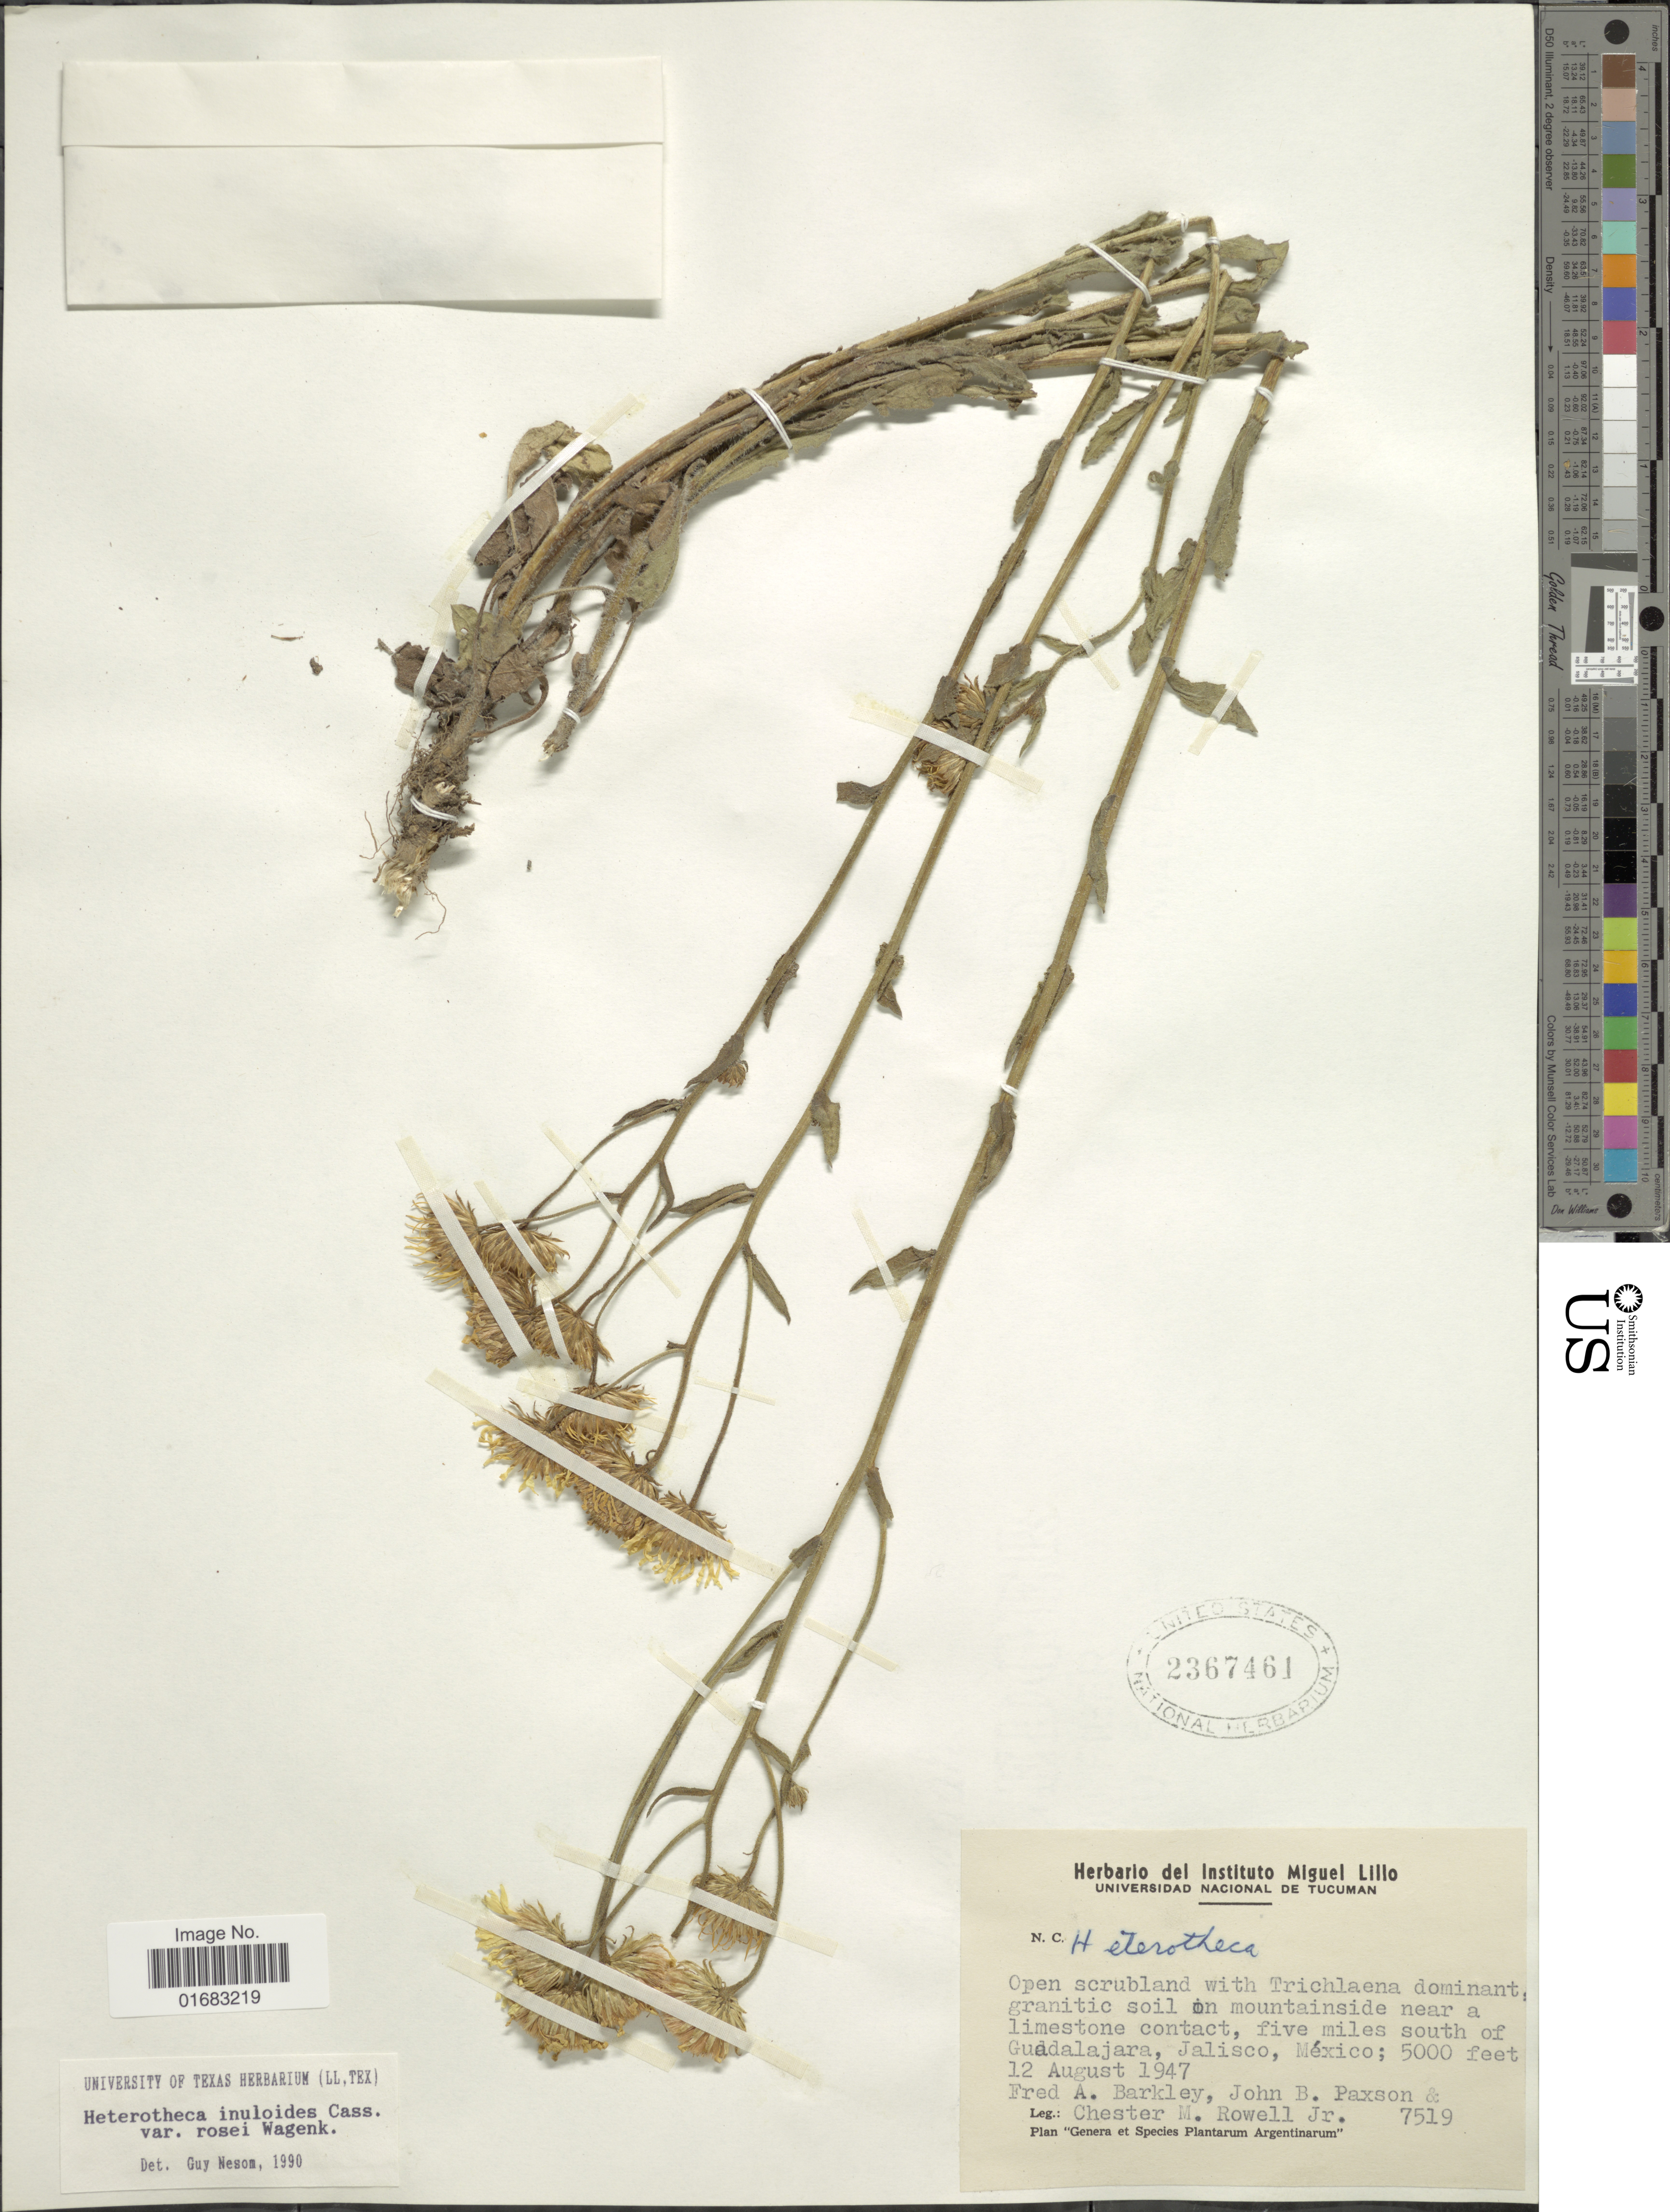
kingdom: Plantae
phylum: Tracheophyta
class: Magnoliopsida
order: Asterales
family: Asteraceae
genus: Heterotheca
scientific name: Heterotheca inuloides var. rosei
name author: B. Wagenkn.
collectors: F. A. Barkley, J. B. Paxson & C. M. Rowell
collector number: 7519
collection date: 1947-08-12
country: Mexico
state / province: Jalisco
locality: Soil on mountainside near a limestone contac, five miles south of Gauadalajar, Jalisco, Mexico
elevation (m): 1524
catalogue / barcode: US 2367461